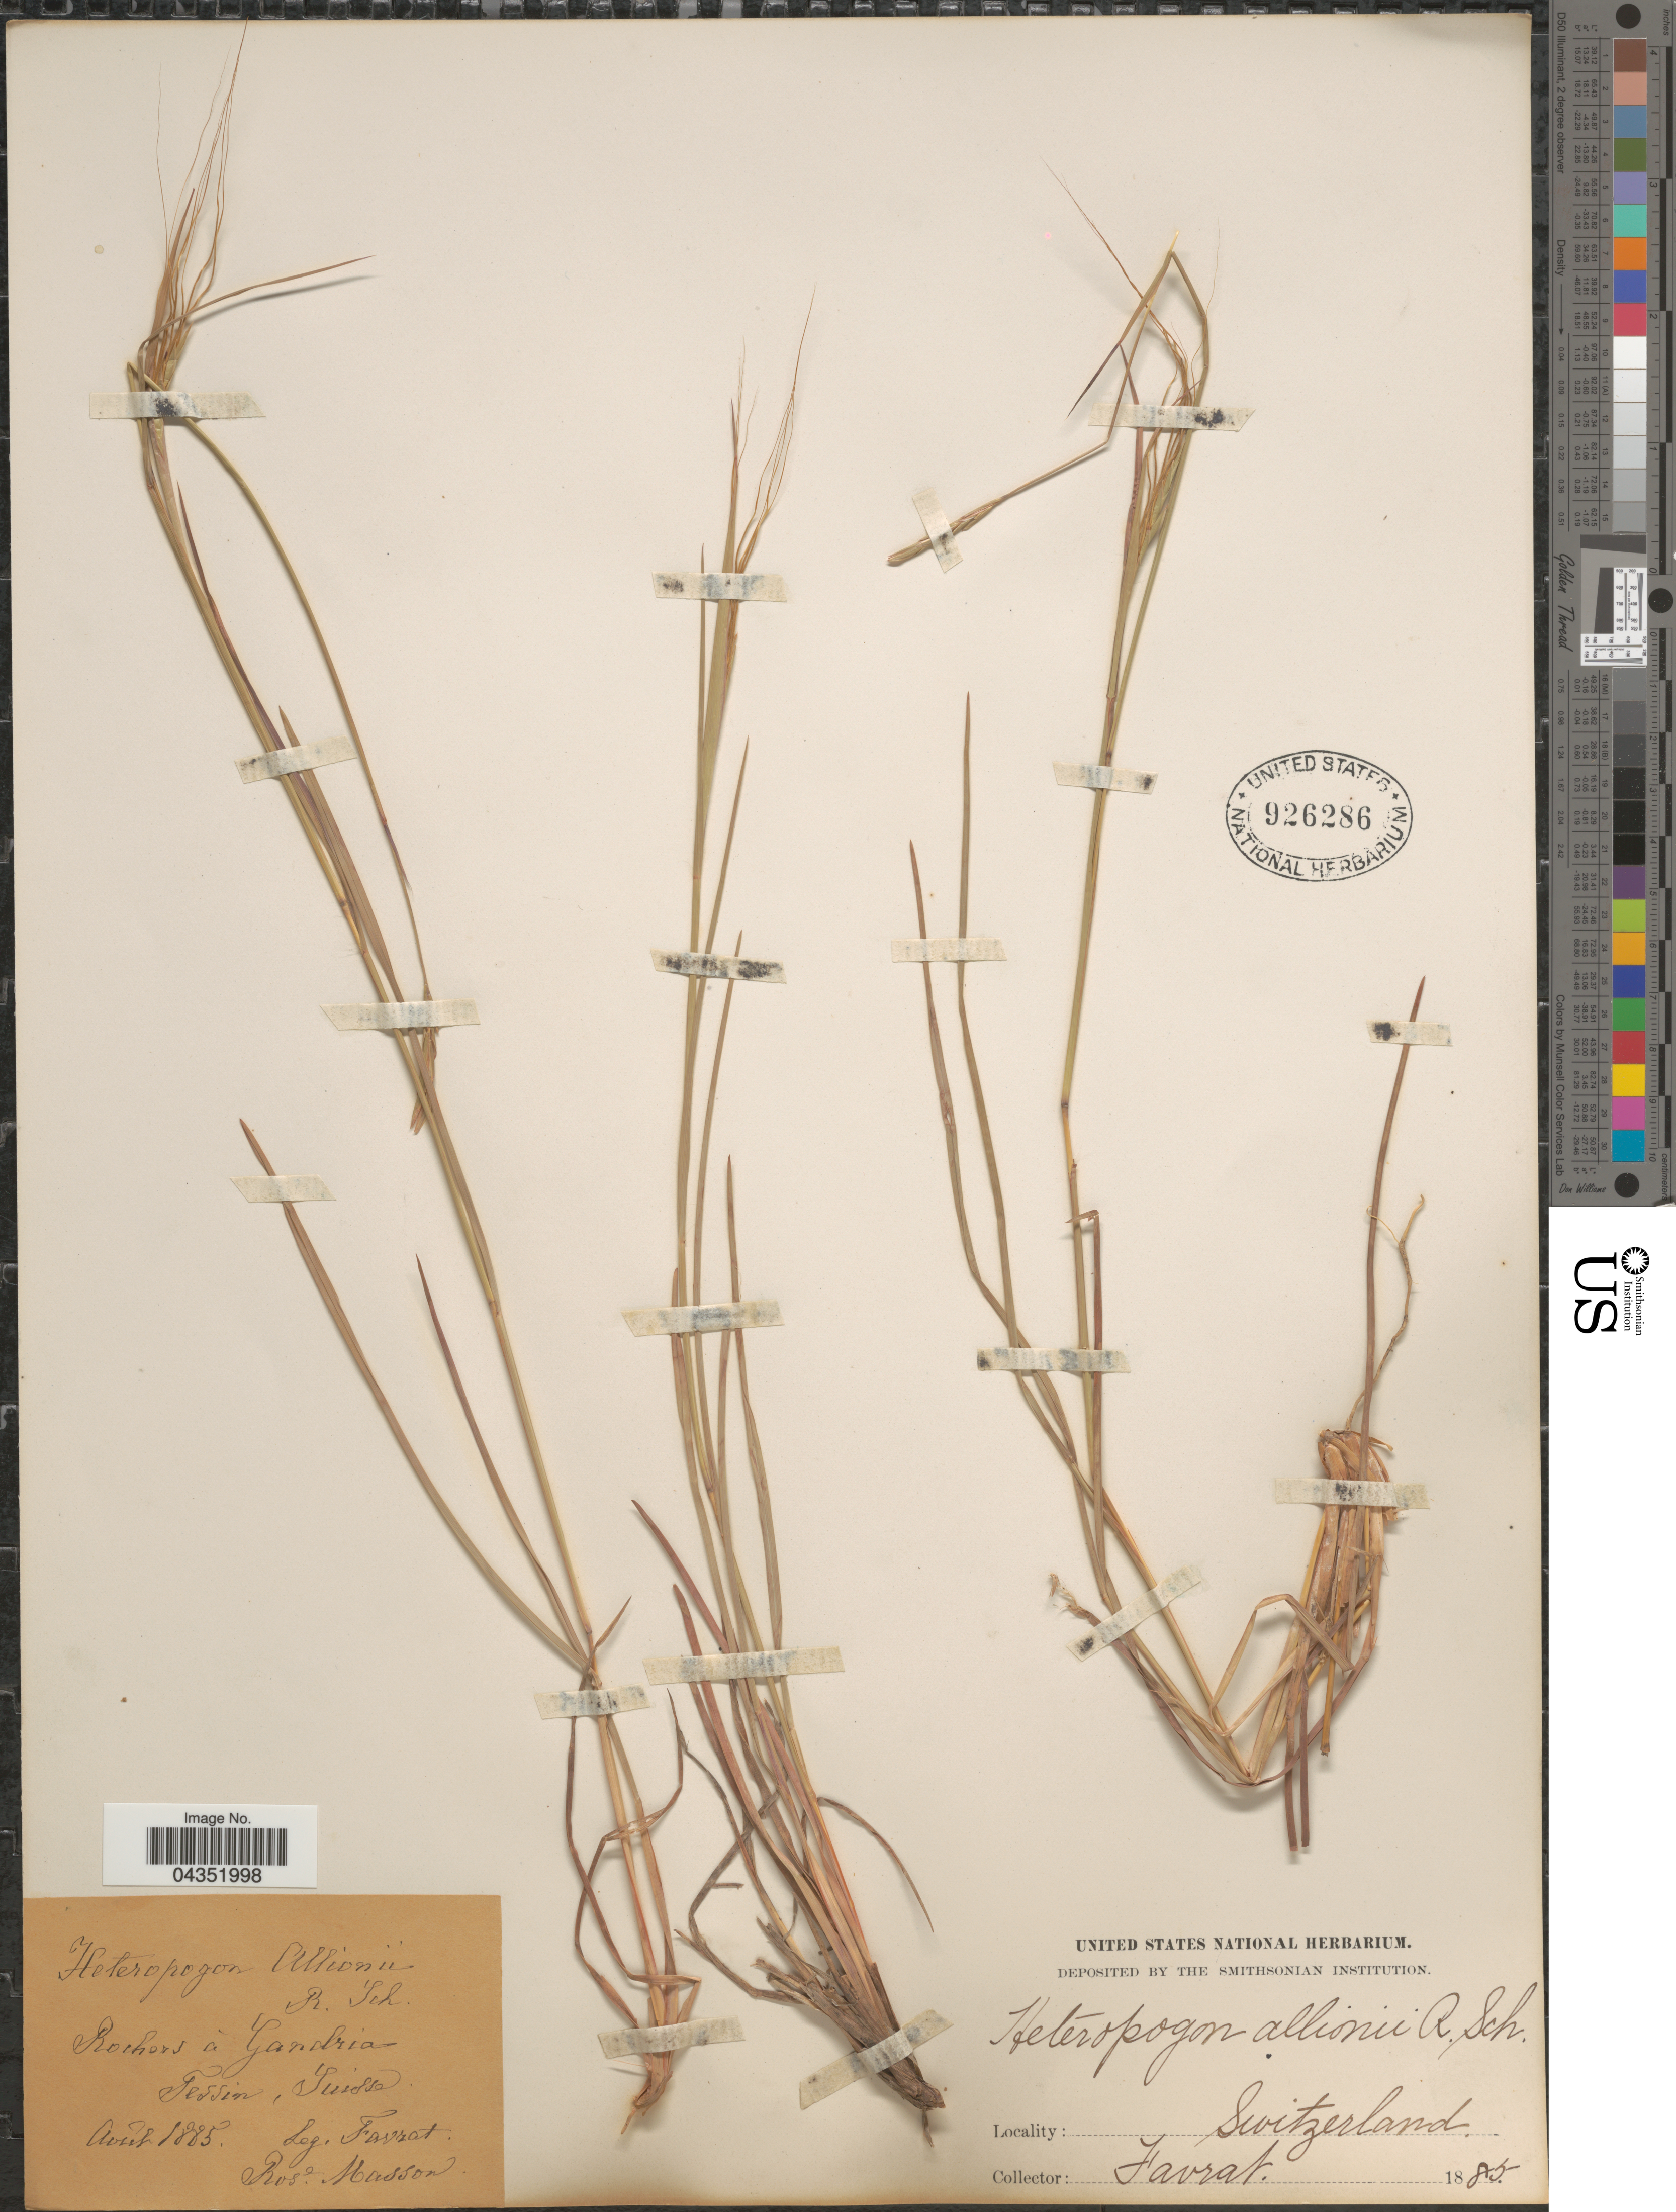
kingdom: Plantae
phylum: Tracheophyta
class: Liliopsida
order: Poales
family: Poaceae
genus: Heteropogon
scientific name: Heteropogon contortus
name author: (L.) P. Beauv. ex Roem. & Schult.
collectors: L. Favrat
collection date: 1885-08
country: Switzerland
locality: Rochers à Gandria-Tessin, Suisse.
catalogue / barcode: US 926286